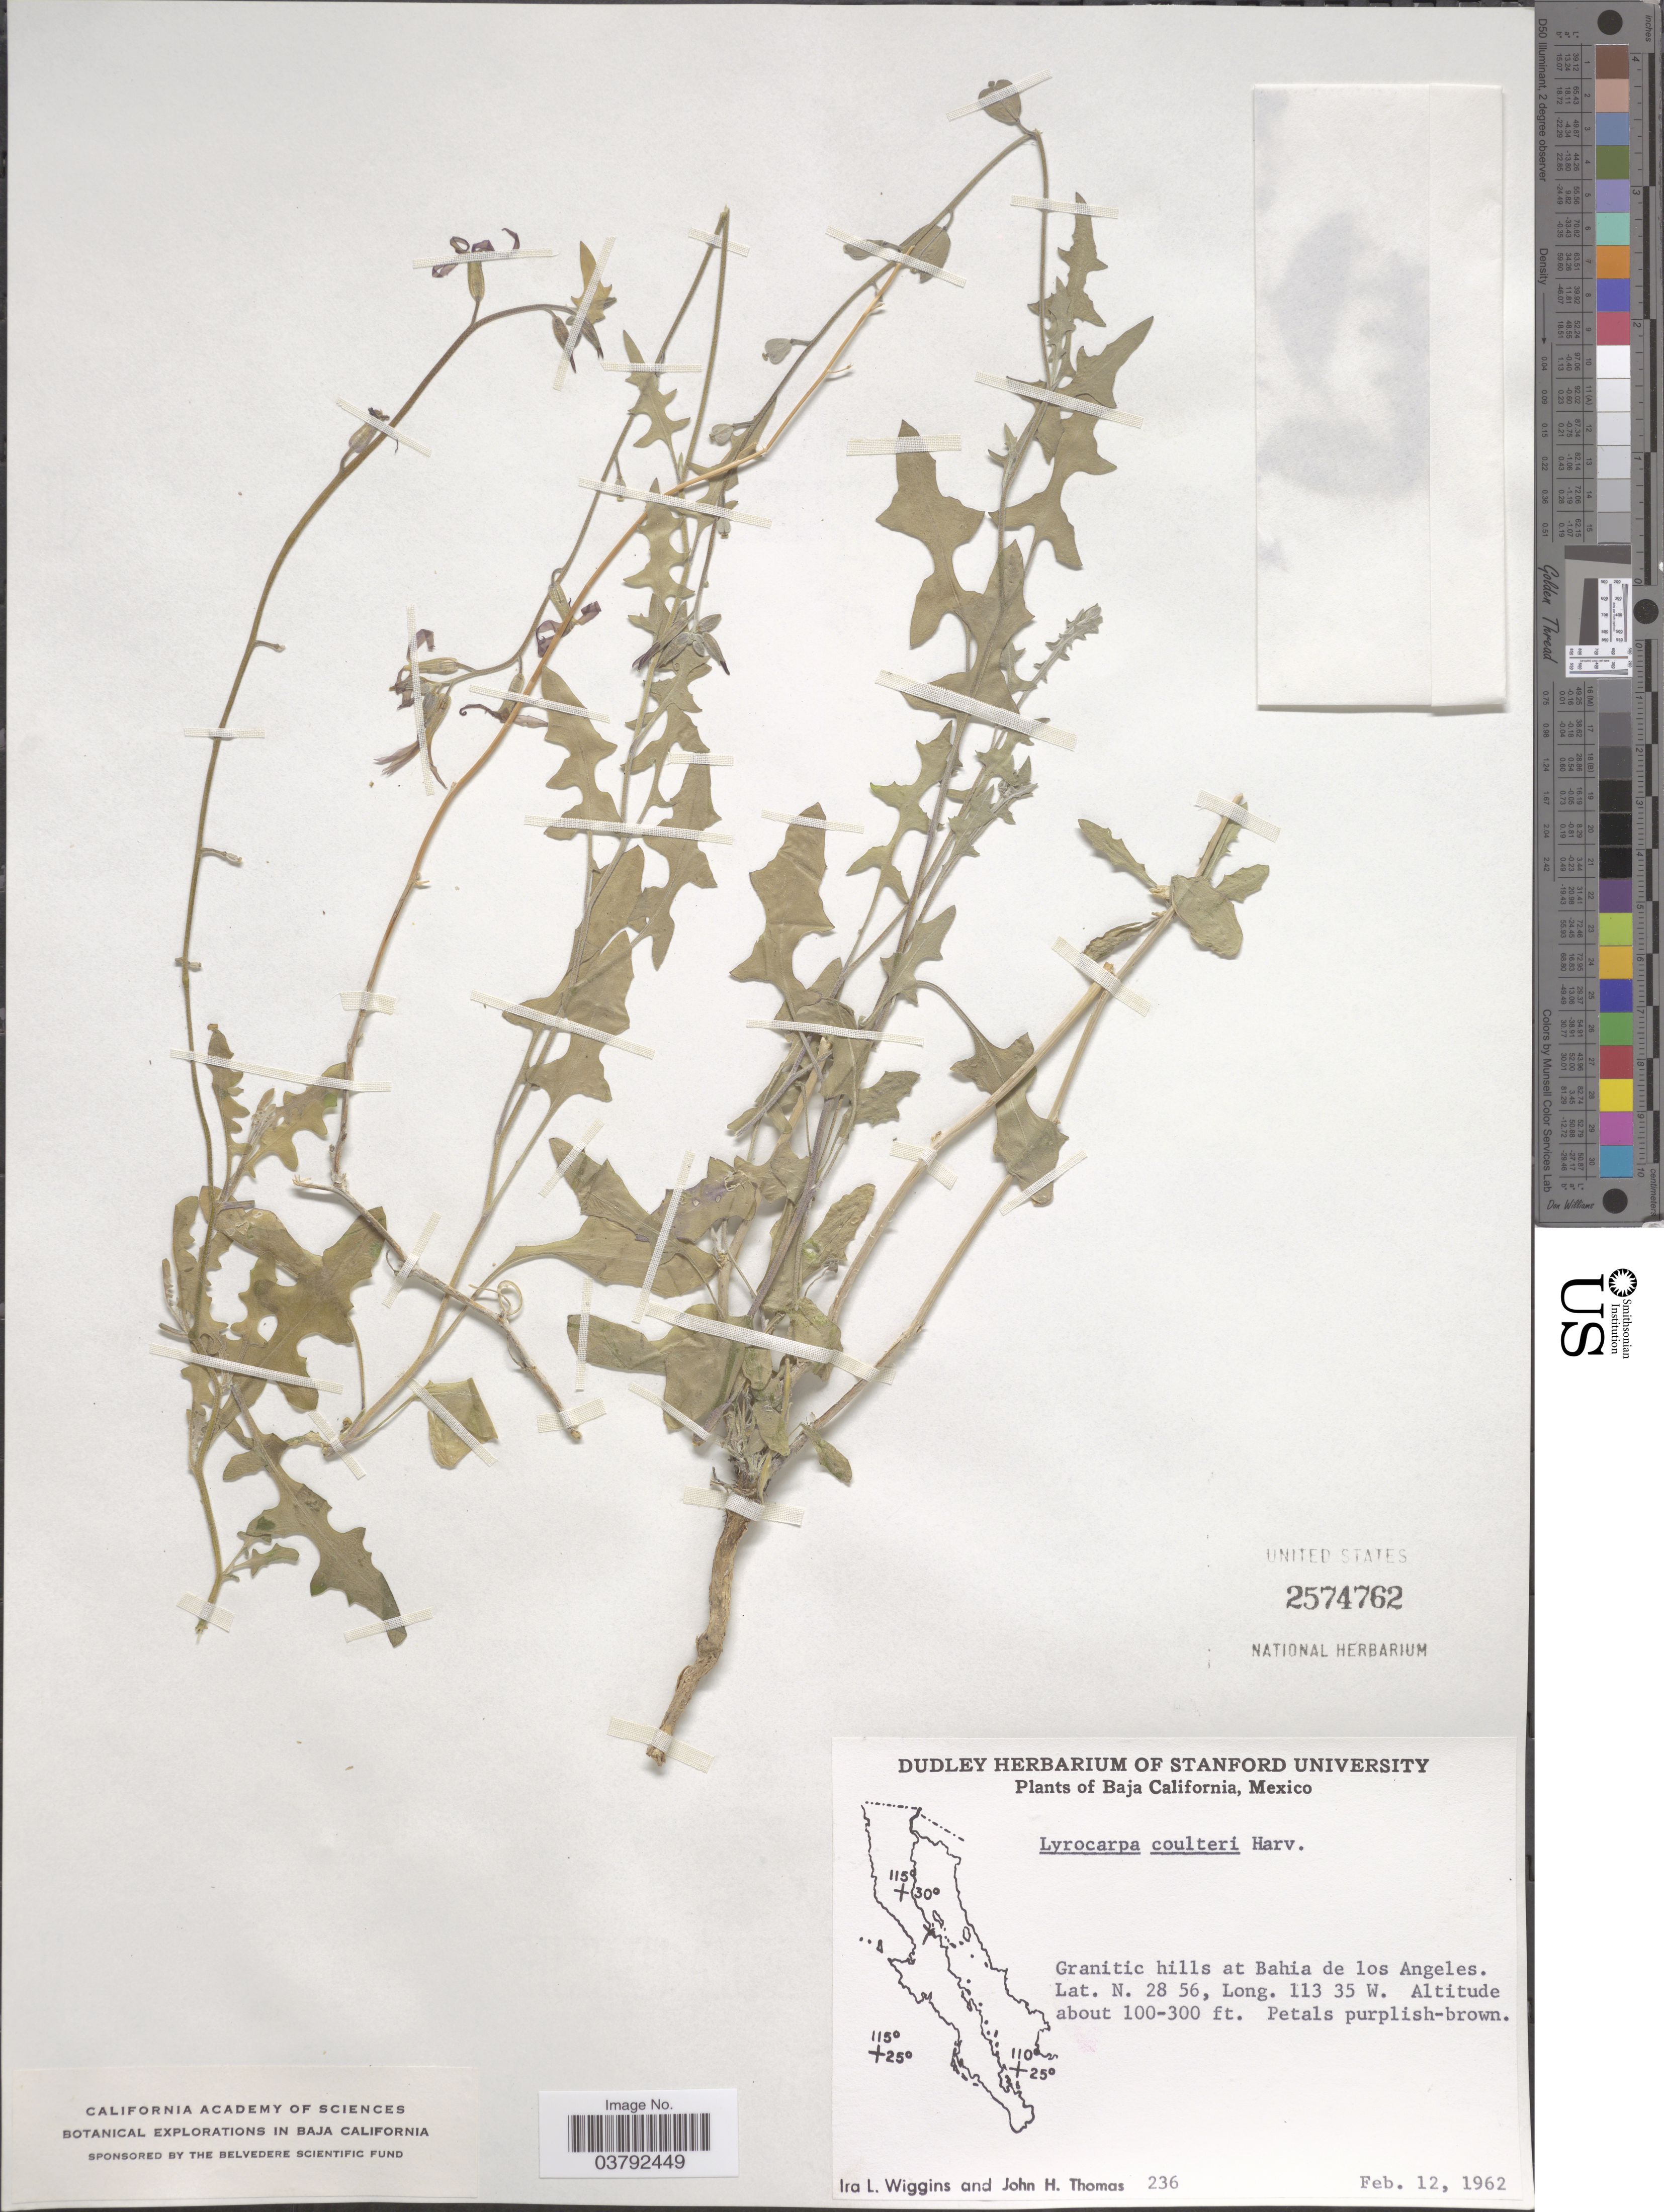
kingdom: Plantae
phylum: Tracheophyta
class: Magnoliopsida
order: Brassicales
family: Brassicaceae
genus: Lyrocarpa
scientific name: Lyrocarpa coulteri var. typica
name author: Rollins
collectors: I. L. Wiggins & J. H. Thomas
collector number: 236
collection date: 1962-02-12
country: Mexico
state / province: Baja California Norte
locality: At Bahia de los Angeles.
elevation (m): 30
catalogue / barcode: US 2574762